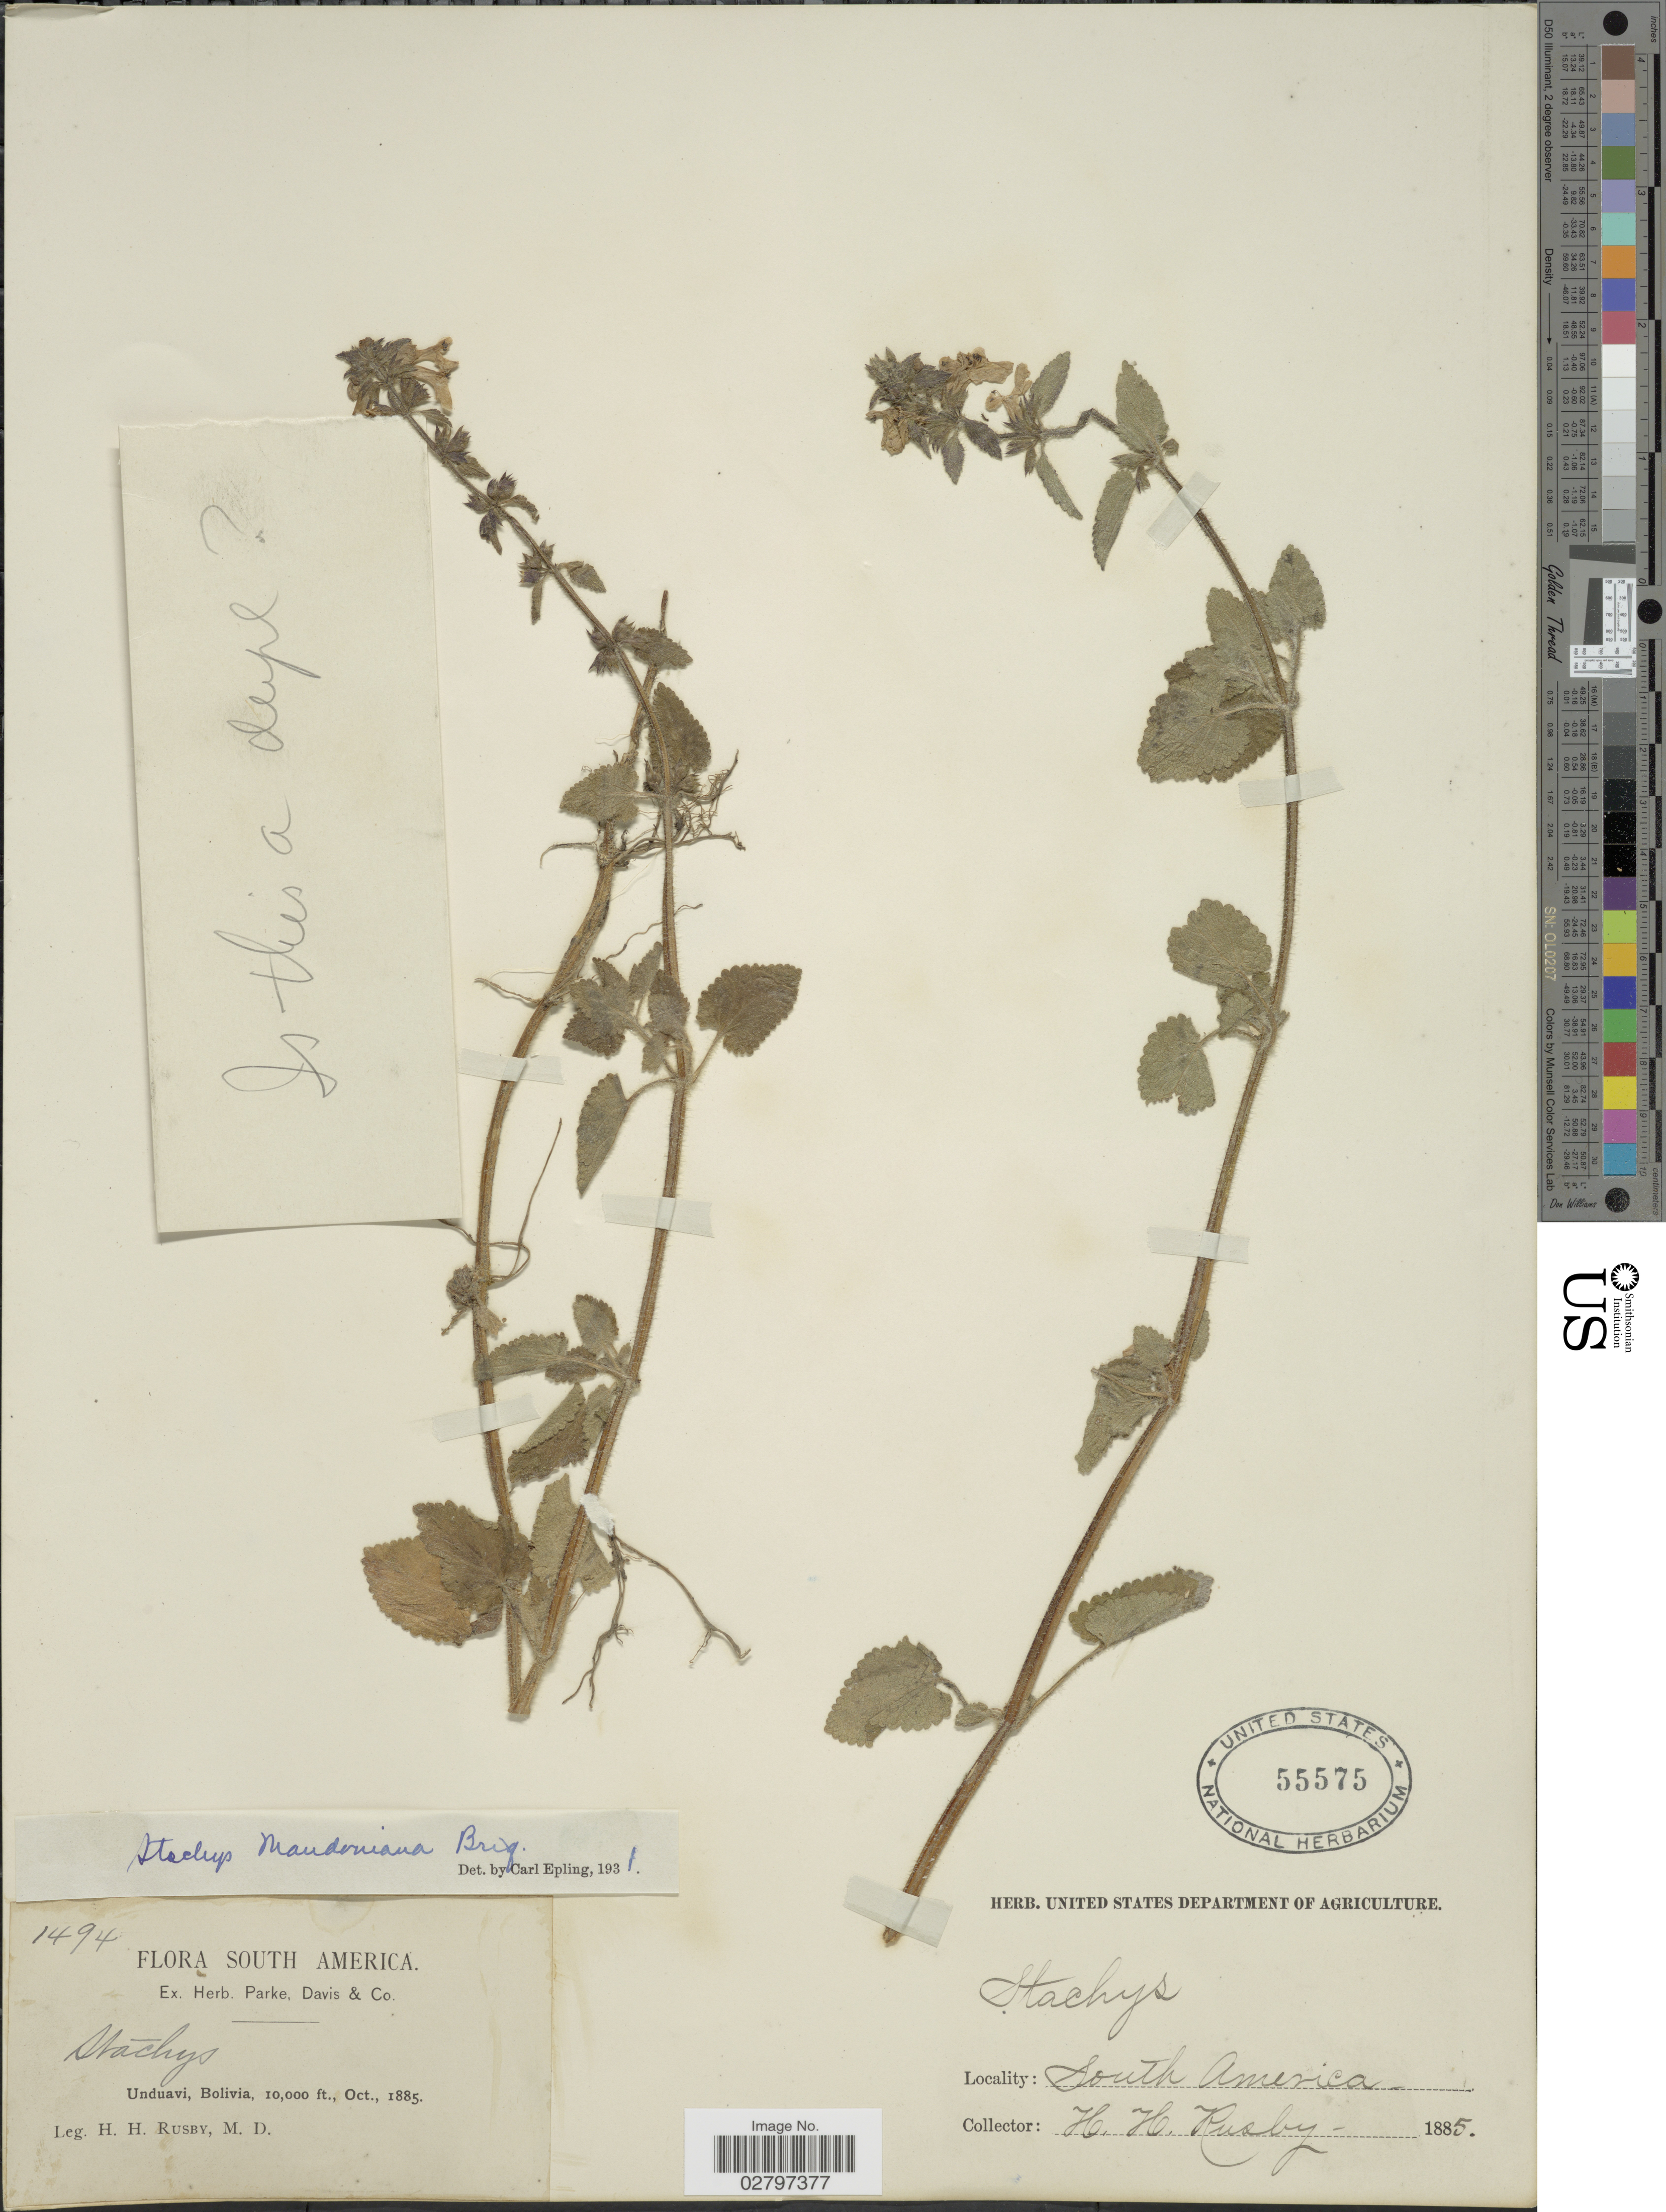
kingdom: Plantae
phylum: Tracheophyta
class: Magnoliopsida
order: Lamiales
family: Lamiaceae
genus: Stachys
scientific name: Stachys mandoniana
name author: Briq.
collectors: H. H. Rusby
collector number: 1494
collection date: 1885-10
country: Bolivia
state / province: La Paz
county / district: Nor Yungas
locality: Unduavi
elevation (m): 3048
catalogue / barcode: US 55575